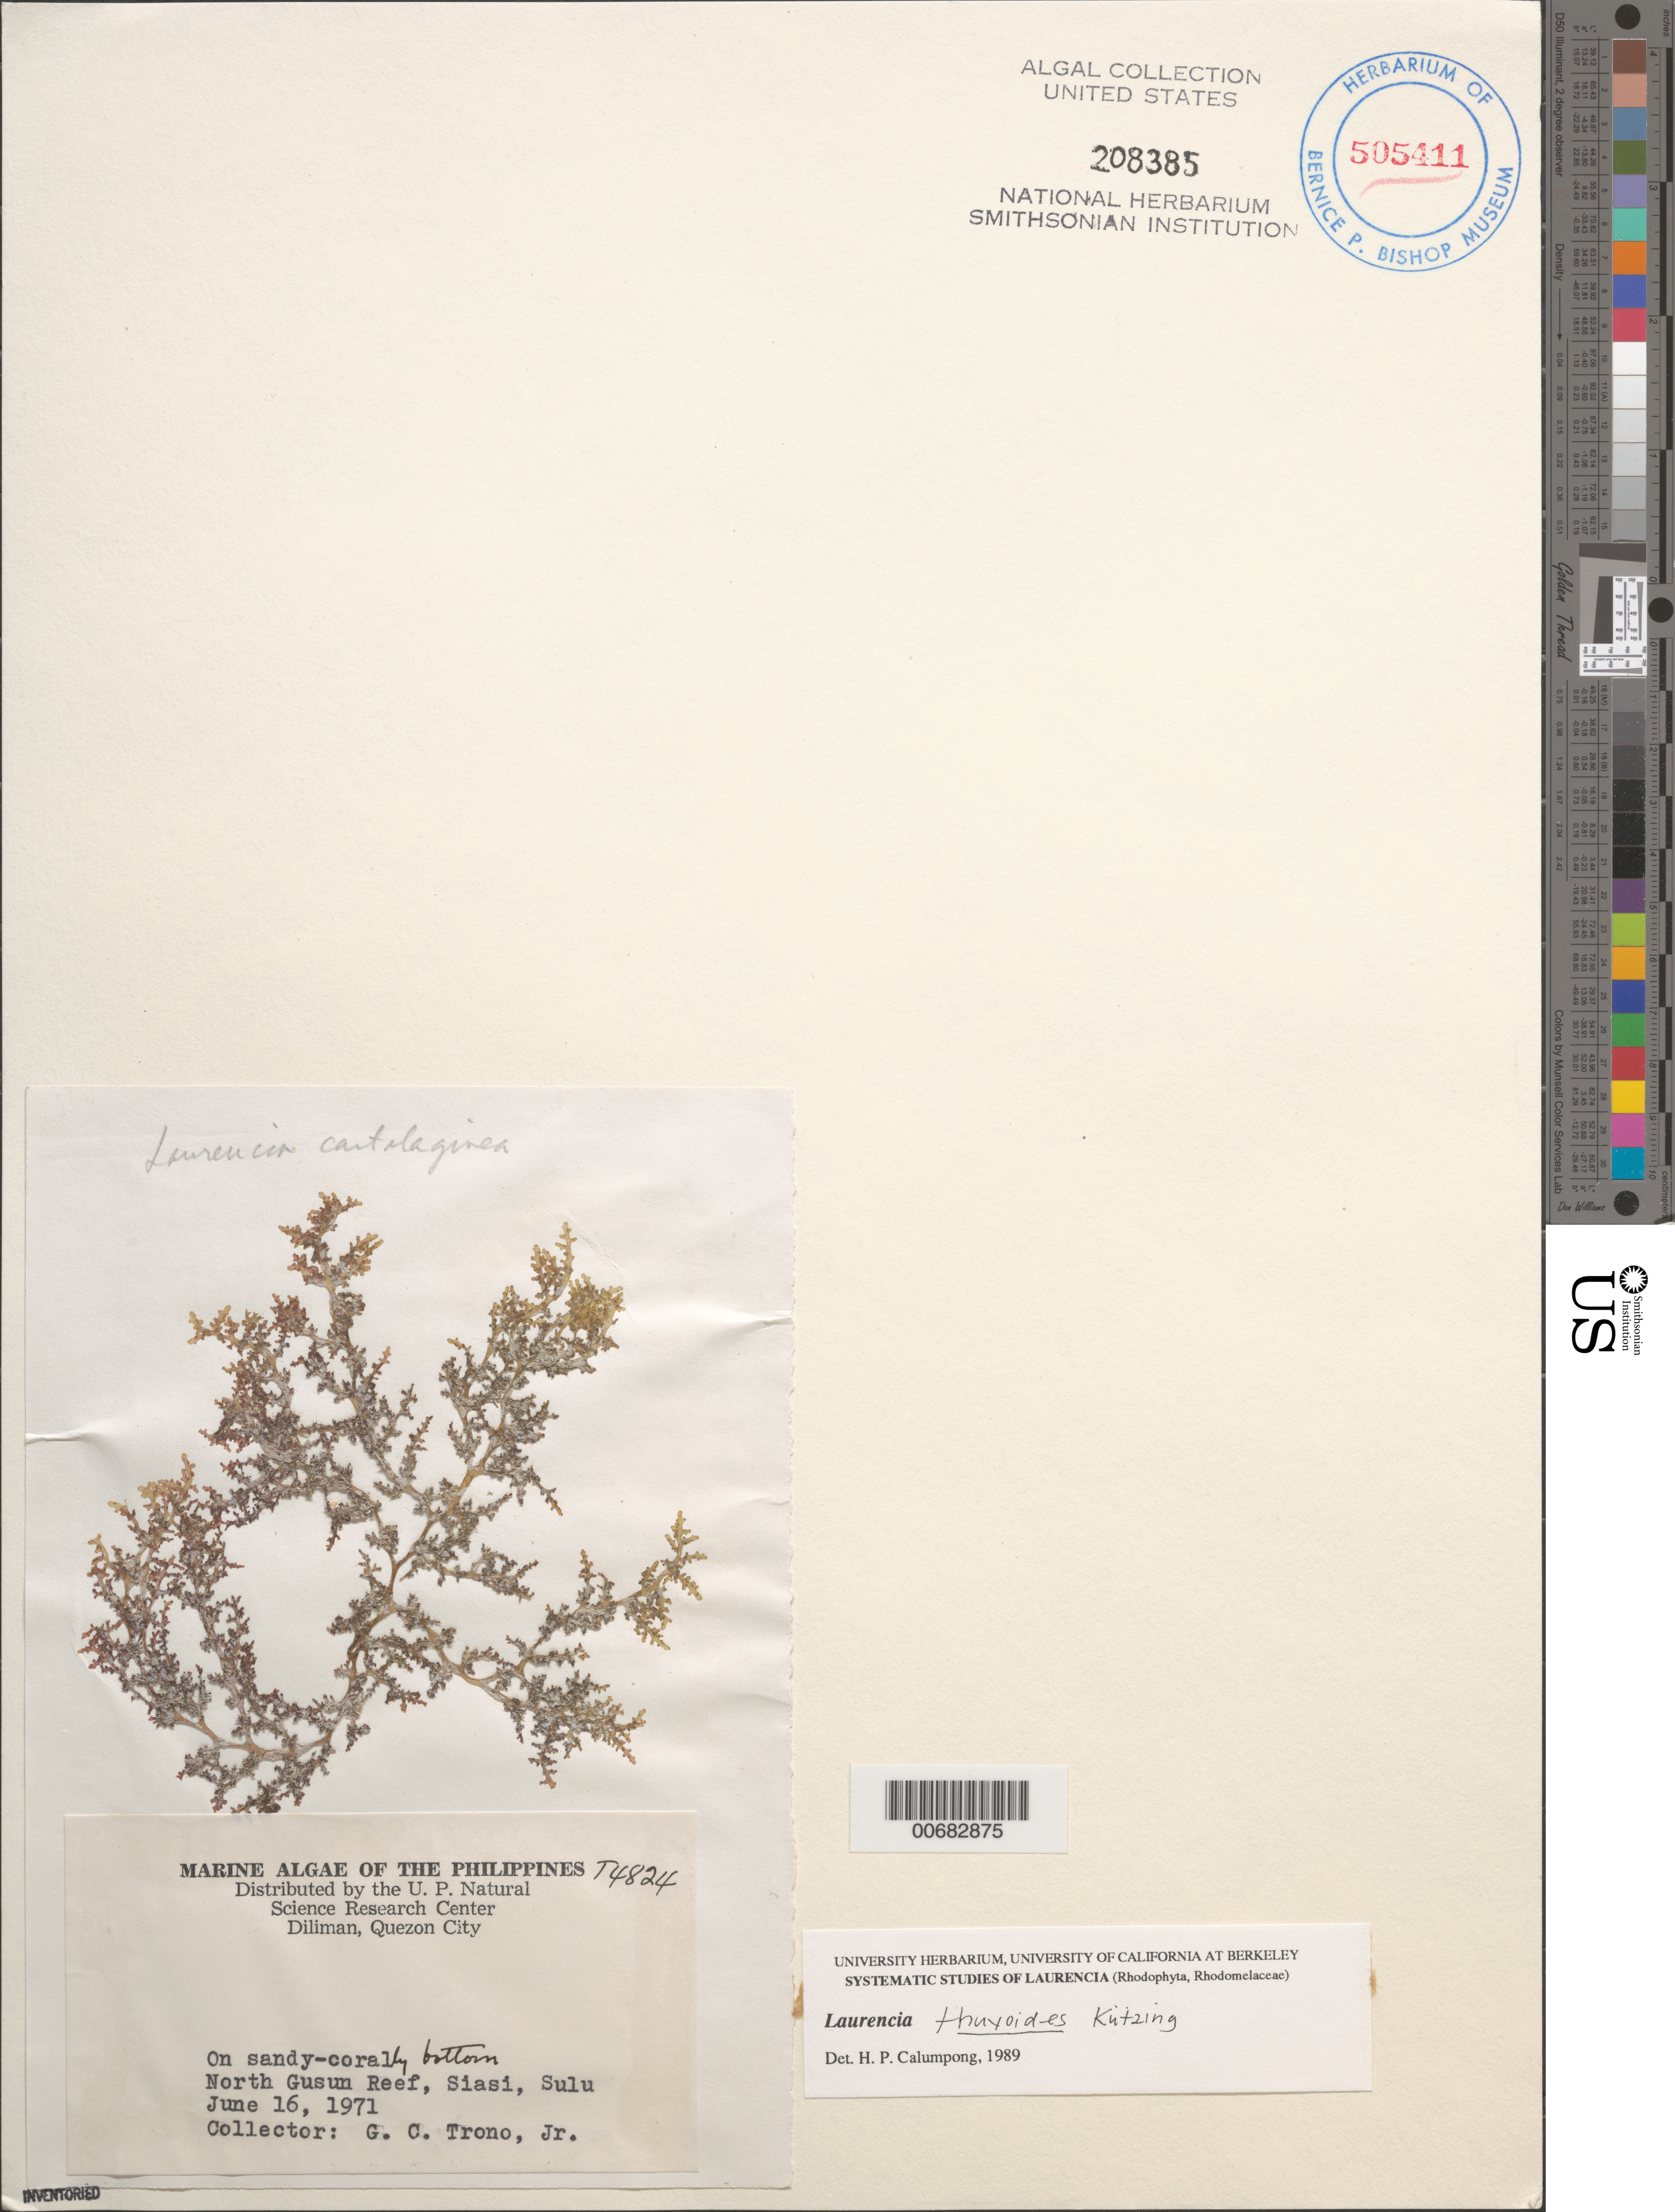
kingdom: Plantae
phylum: Rhodophyta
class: Florideophyceae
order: Ceramiales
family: Rhodomelaceae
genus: Palisada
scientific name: Palisada thuyoides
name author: (Kützing) Cassano et al.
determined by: Algae name updating Project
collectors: G. Trono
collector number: T4824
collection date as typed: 16 Jun 1971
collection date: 1971-06-16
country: Philippines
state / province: Muslim Mindanao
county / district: Sulu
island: Siasi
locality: North Gusun Reef, Siasi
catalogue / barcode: US 208385